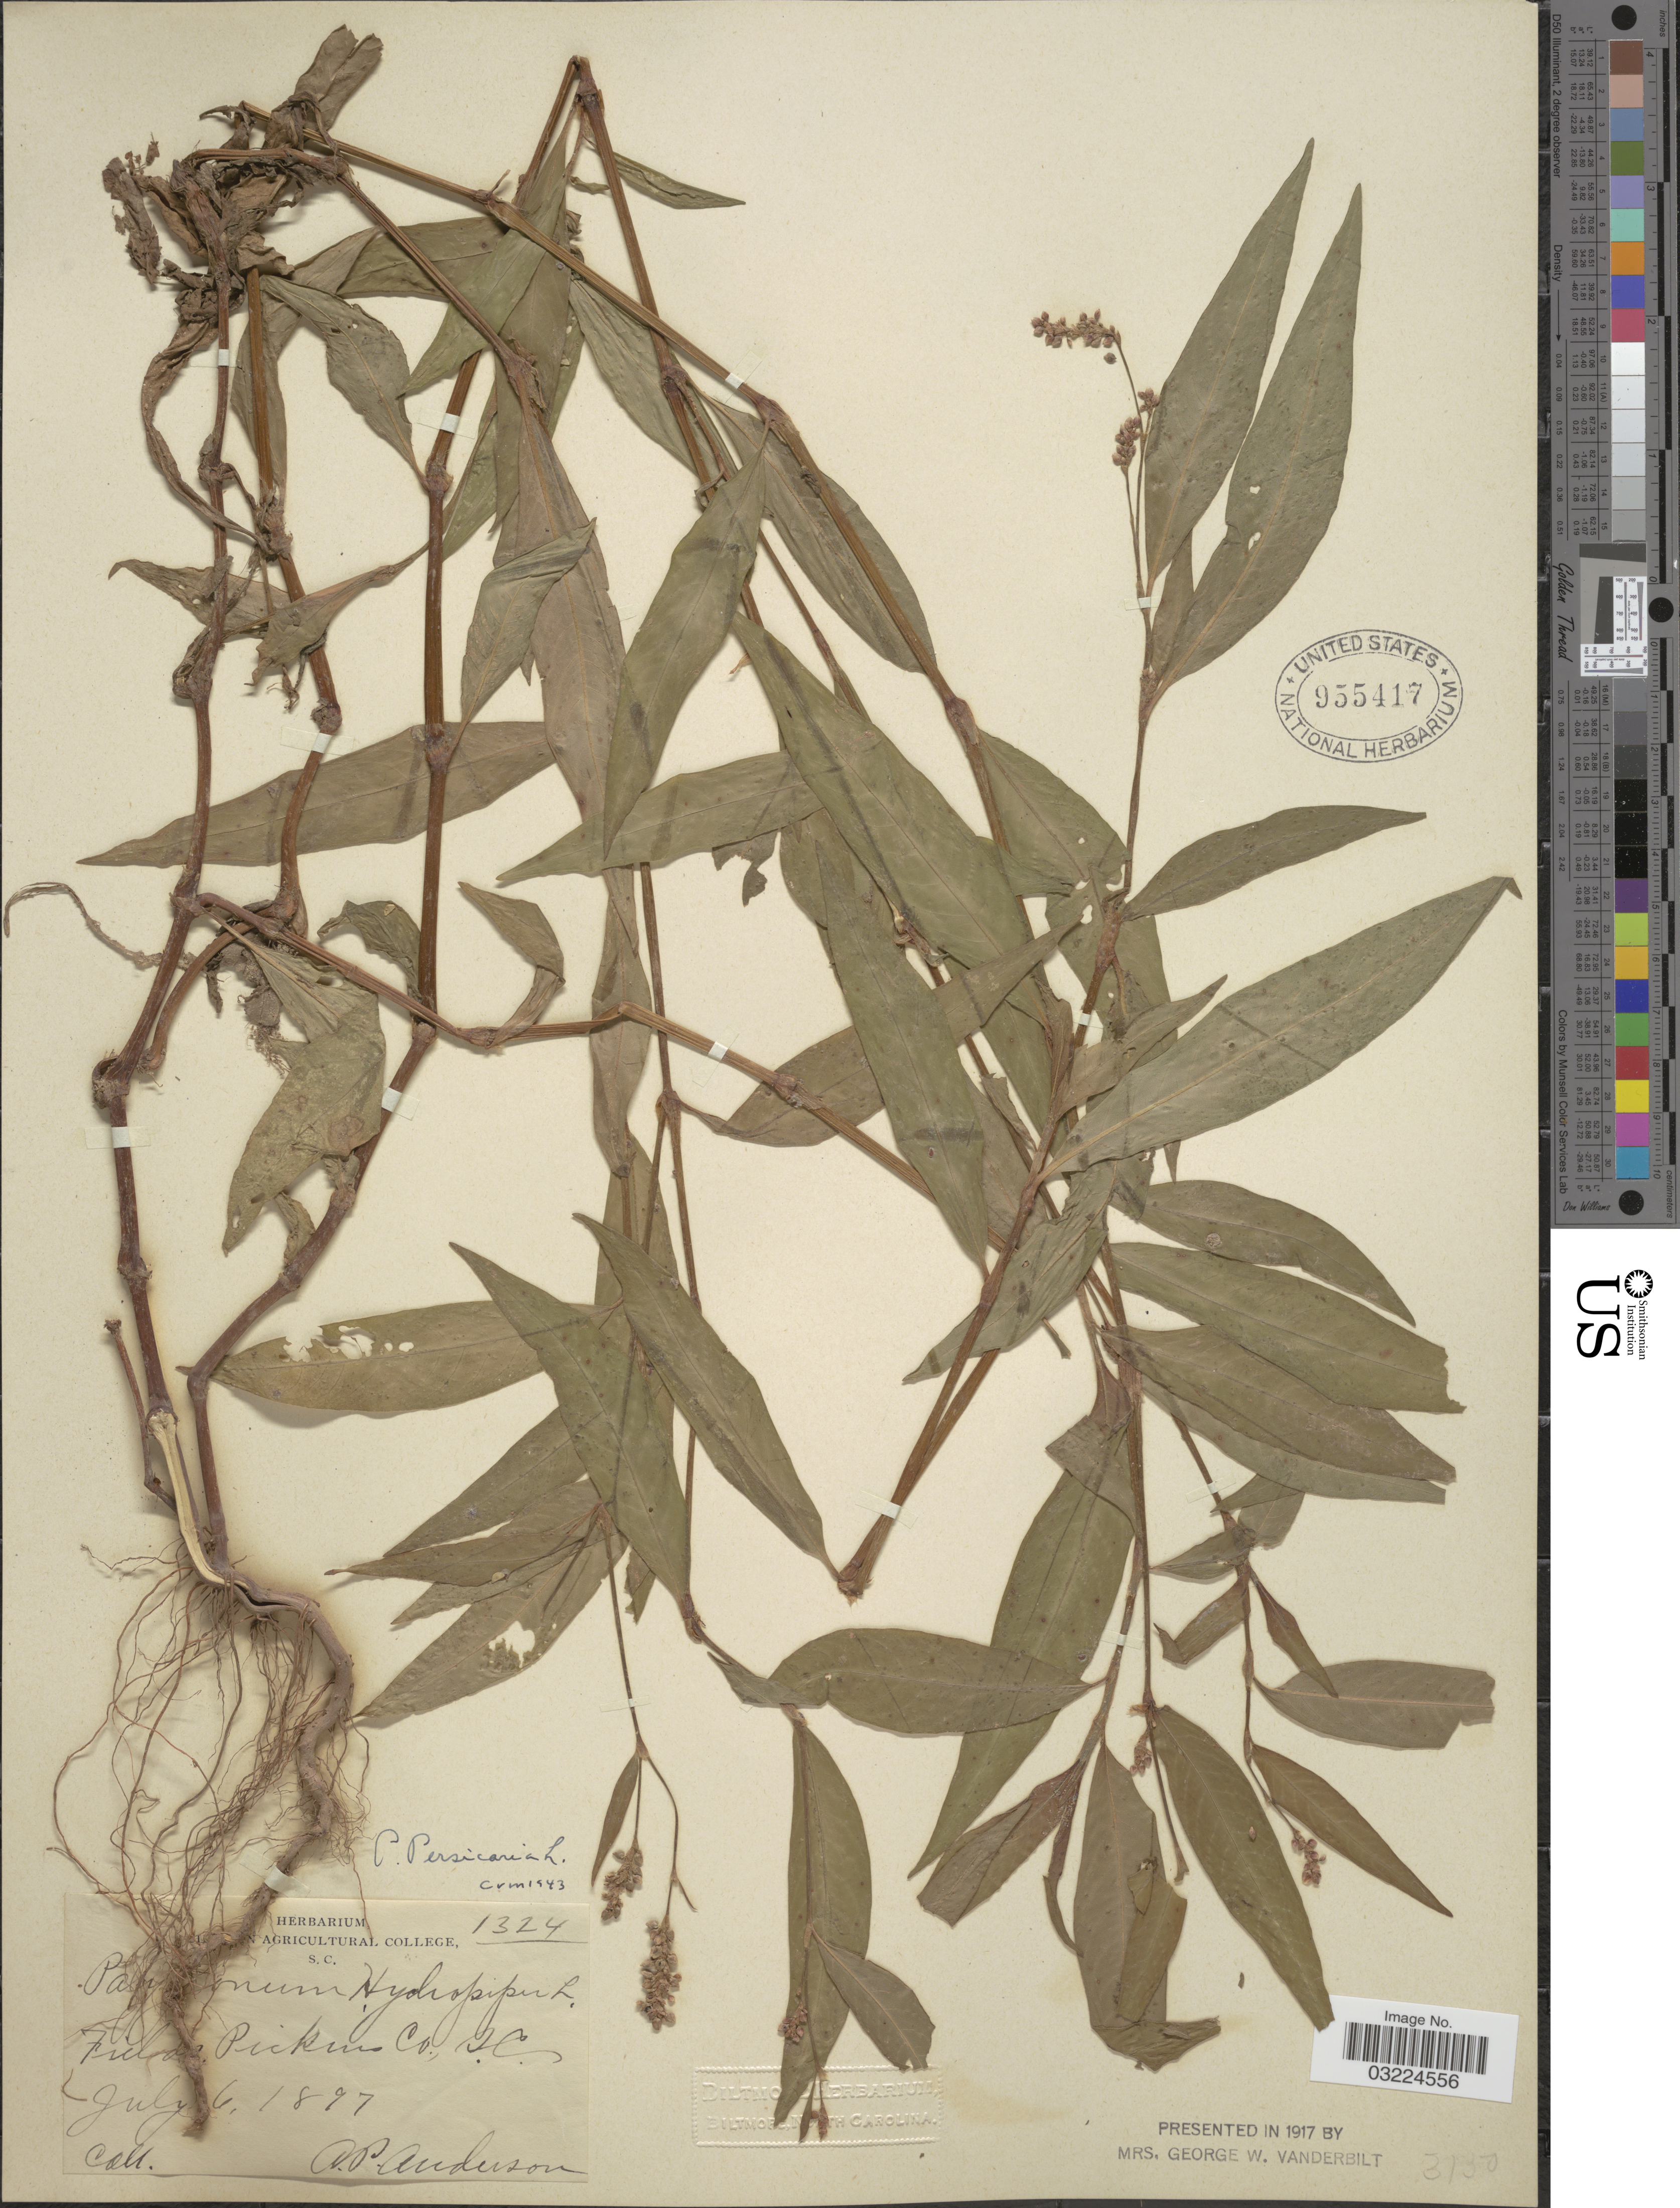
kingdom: Plantae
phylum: Tracheophyta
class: Magnoliopsida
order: Caryophyllales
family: Polygonaceae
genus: Persicaria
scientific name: Persicaria maculosa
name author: S.F. Gray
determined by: Atha, D. E.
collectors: A. P. Anderson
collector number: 1324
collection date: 1897-07-06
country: United States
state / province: South Carolina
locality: Fields, Pickens Co., SC.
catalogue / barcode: US 955417